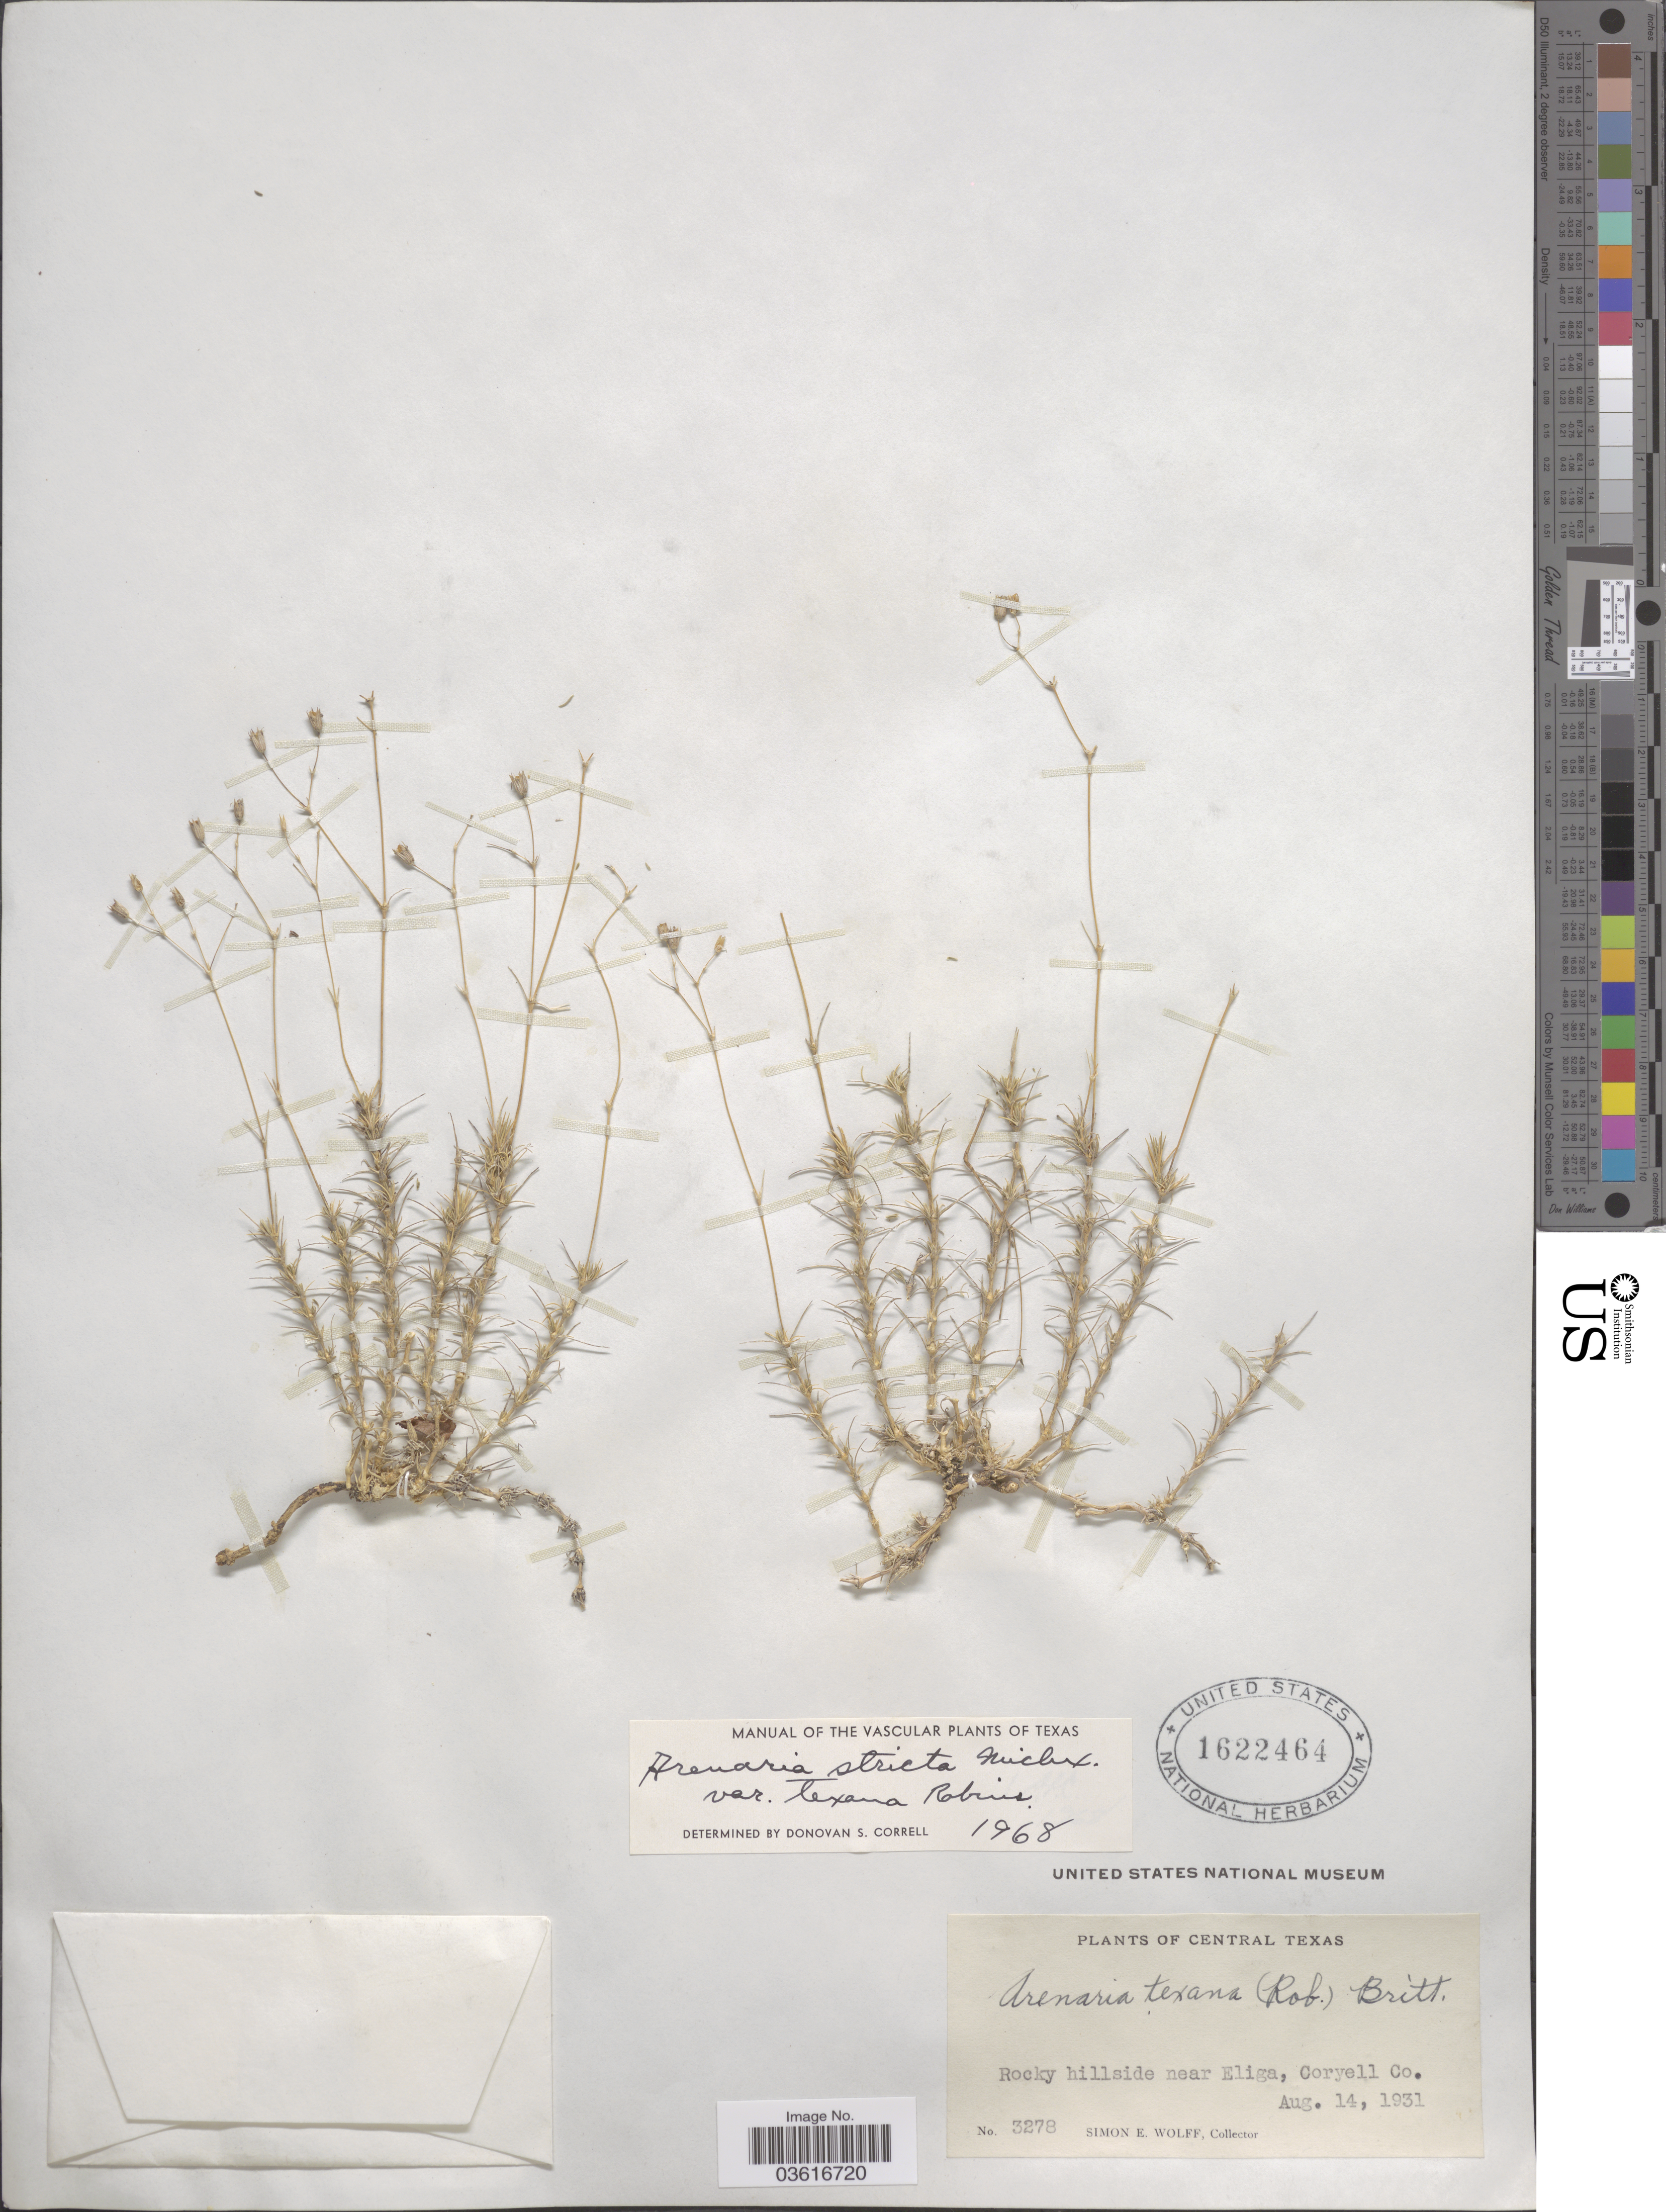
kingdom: Plantae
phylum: Tracheophyta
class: Magnoliopsida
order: Caryophyllales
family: Caryophyllaceae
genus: Minuartia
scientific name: Minuartia stricta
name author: (Sw.) Hiern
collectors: S. E. Wolff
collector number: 3278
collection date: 1931-08-14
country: United States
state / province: Texas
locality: Central Texas. Near Eliga, Coryell Co.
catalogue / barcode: US 1622464